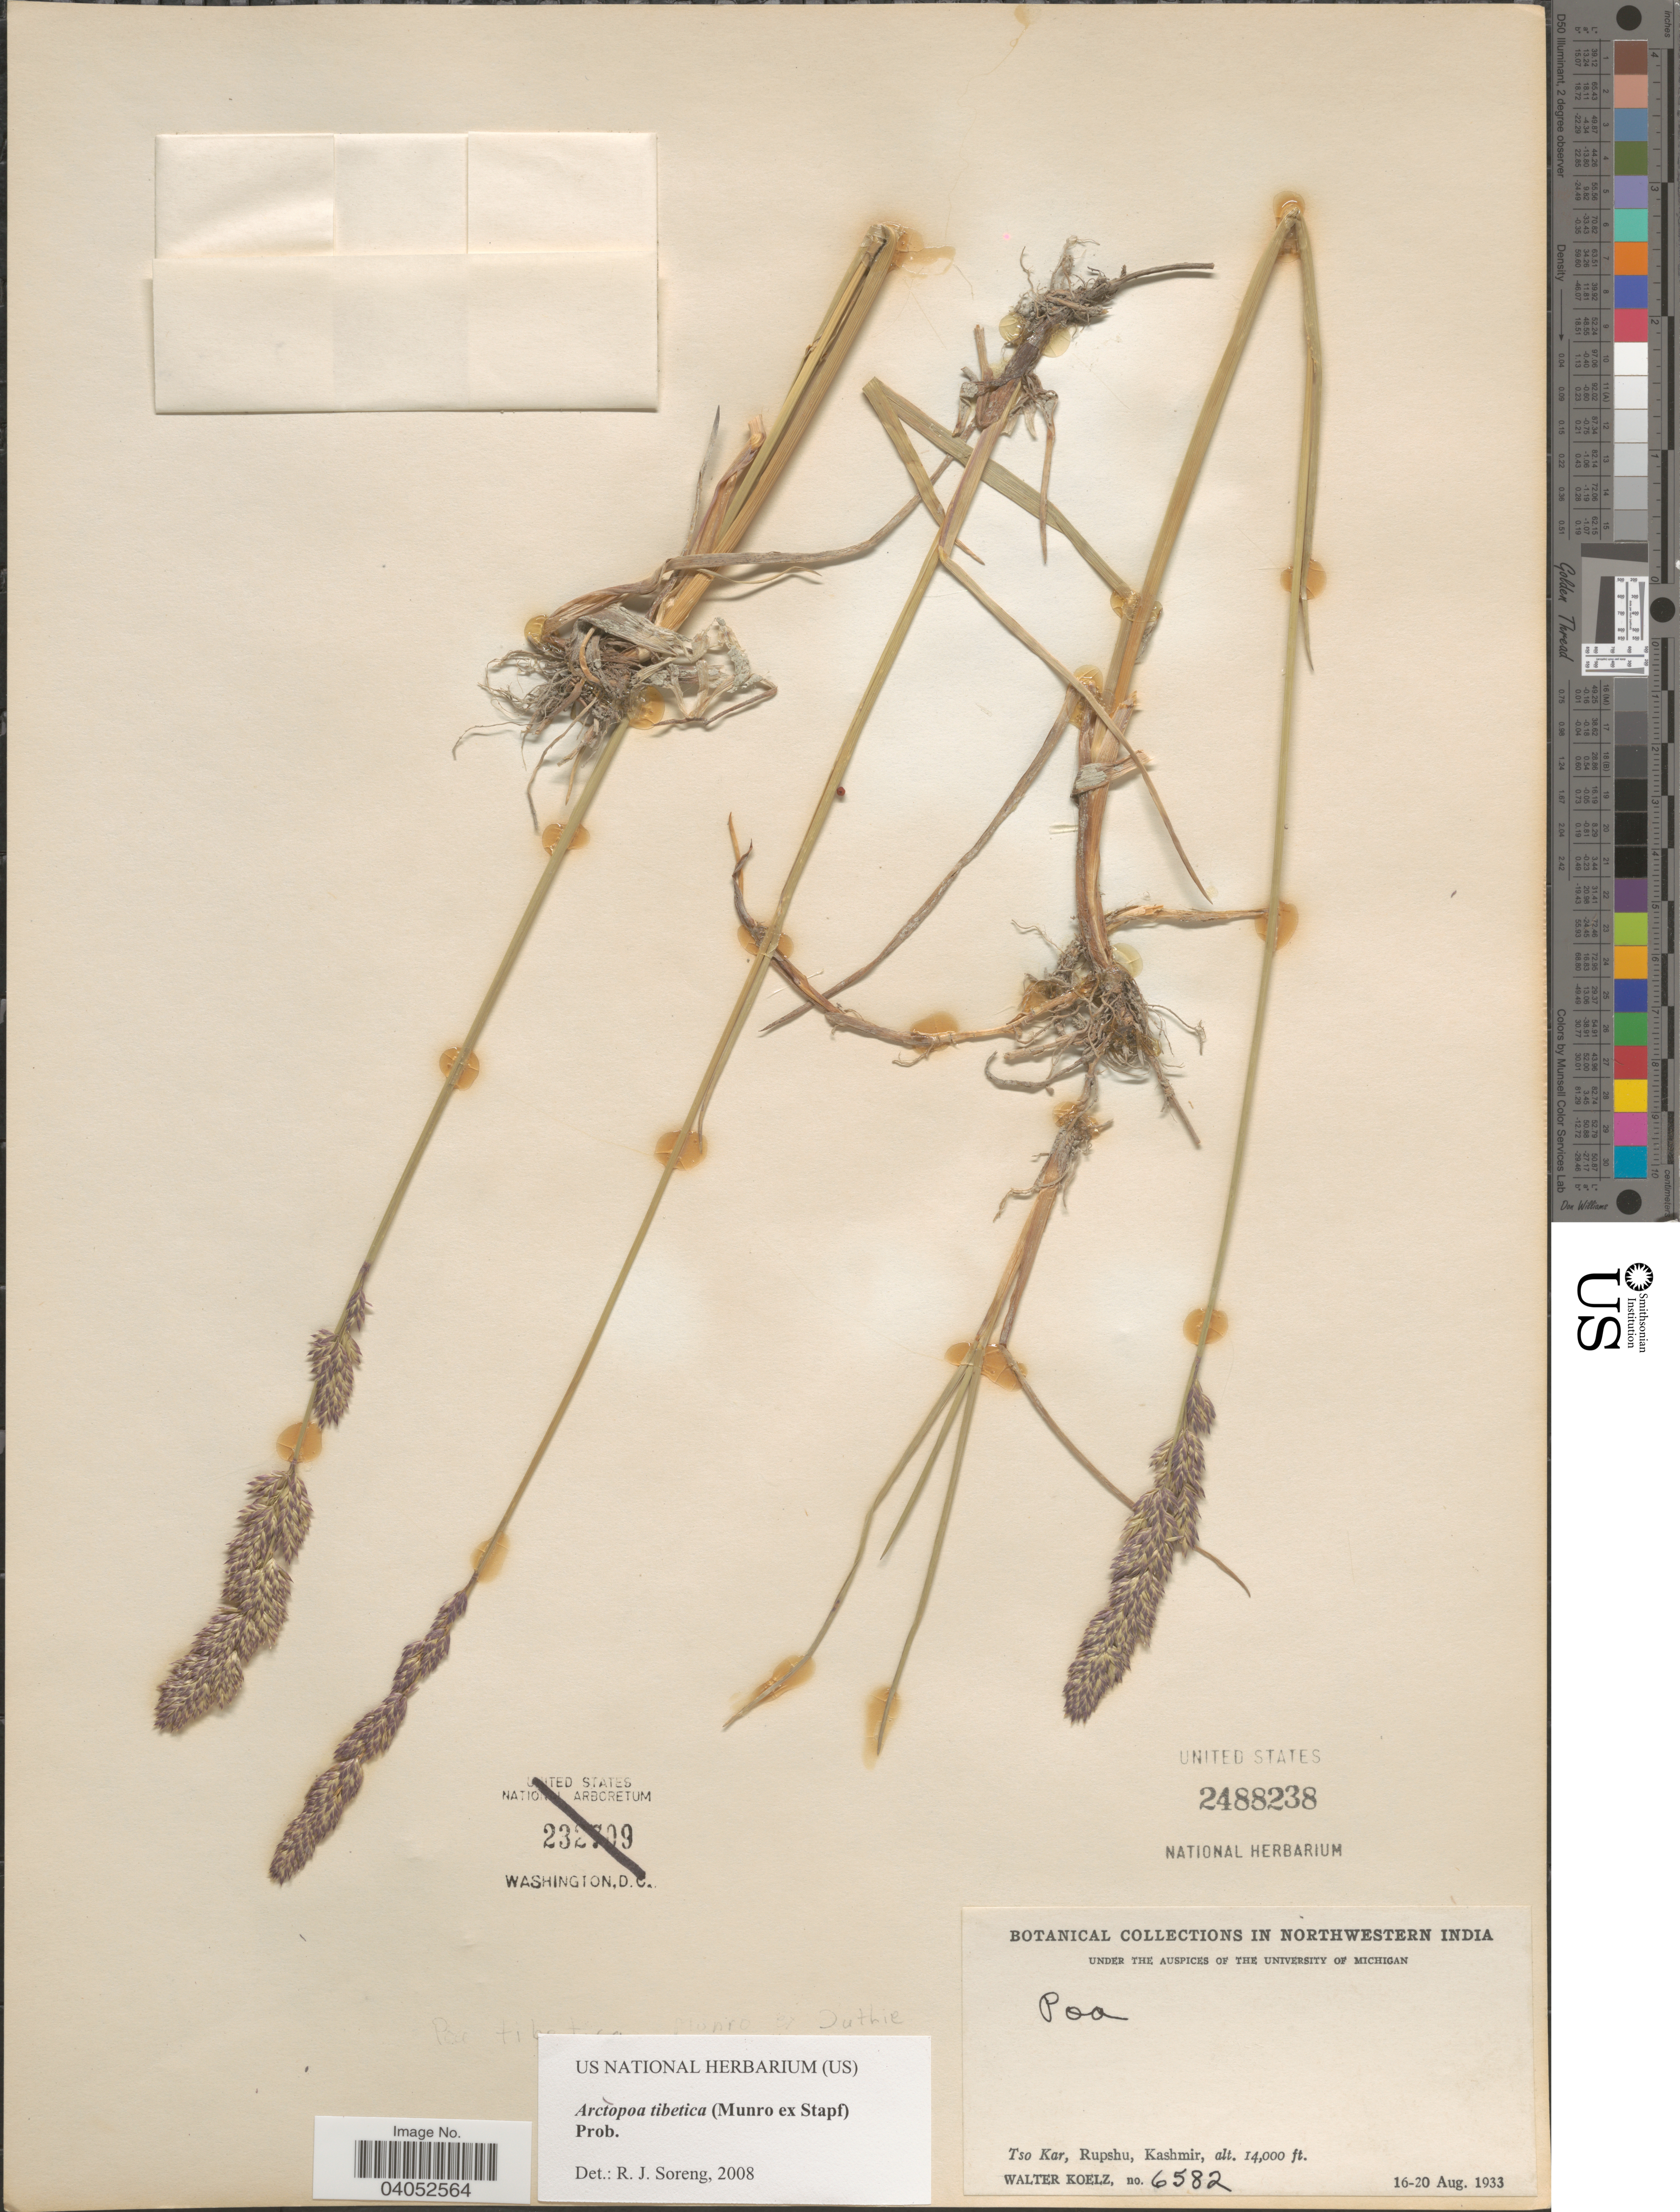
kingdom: Plantae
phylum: Tracheophyta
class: Liliopsida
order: Poales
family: Poaceae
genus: Arctopoa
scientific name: Arctopoa tibetica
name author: (Munro ex Stapf) Prob.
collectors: W. N. Koelz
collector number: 6582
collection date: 1933-08-16/1933-08-20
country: India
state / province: Jammu and Kashmir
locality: Northwestern India. Tso Kar, Rupshu, Kashmir.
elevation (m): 4267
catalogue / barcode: US 2488238